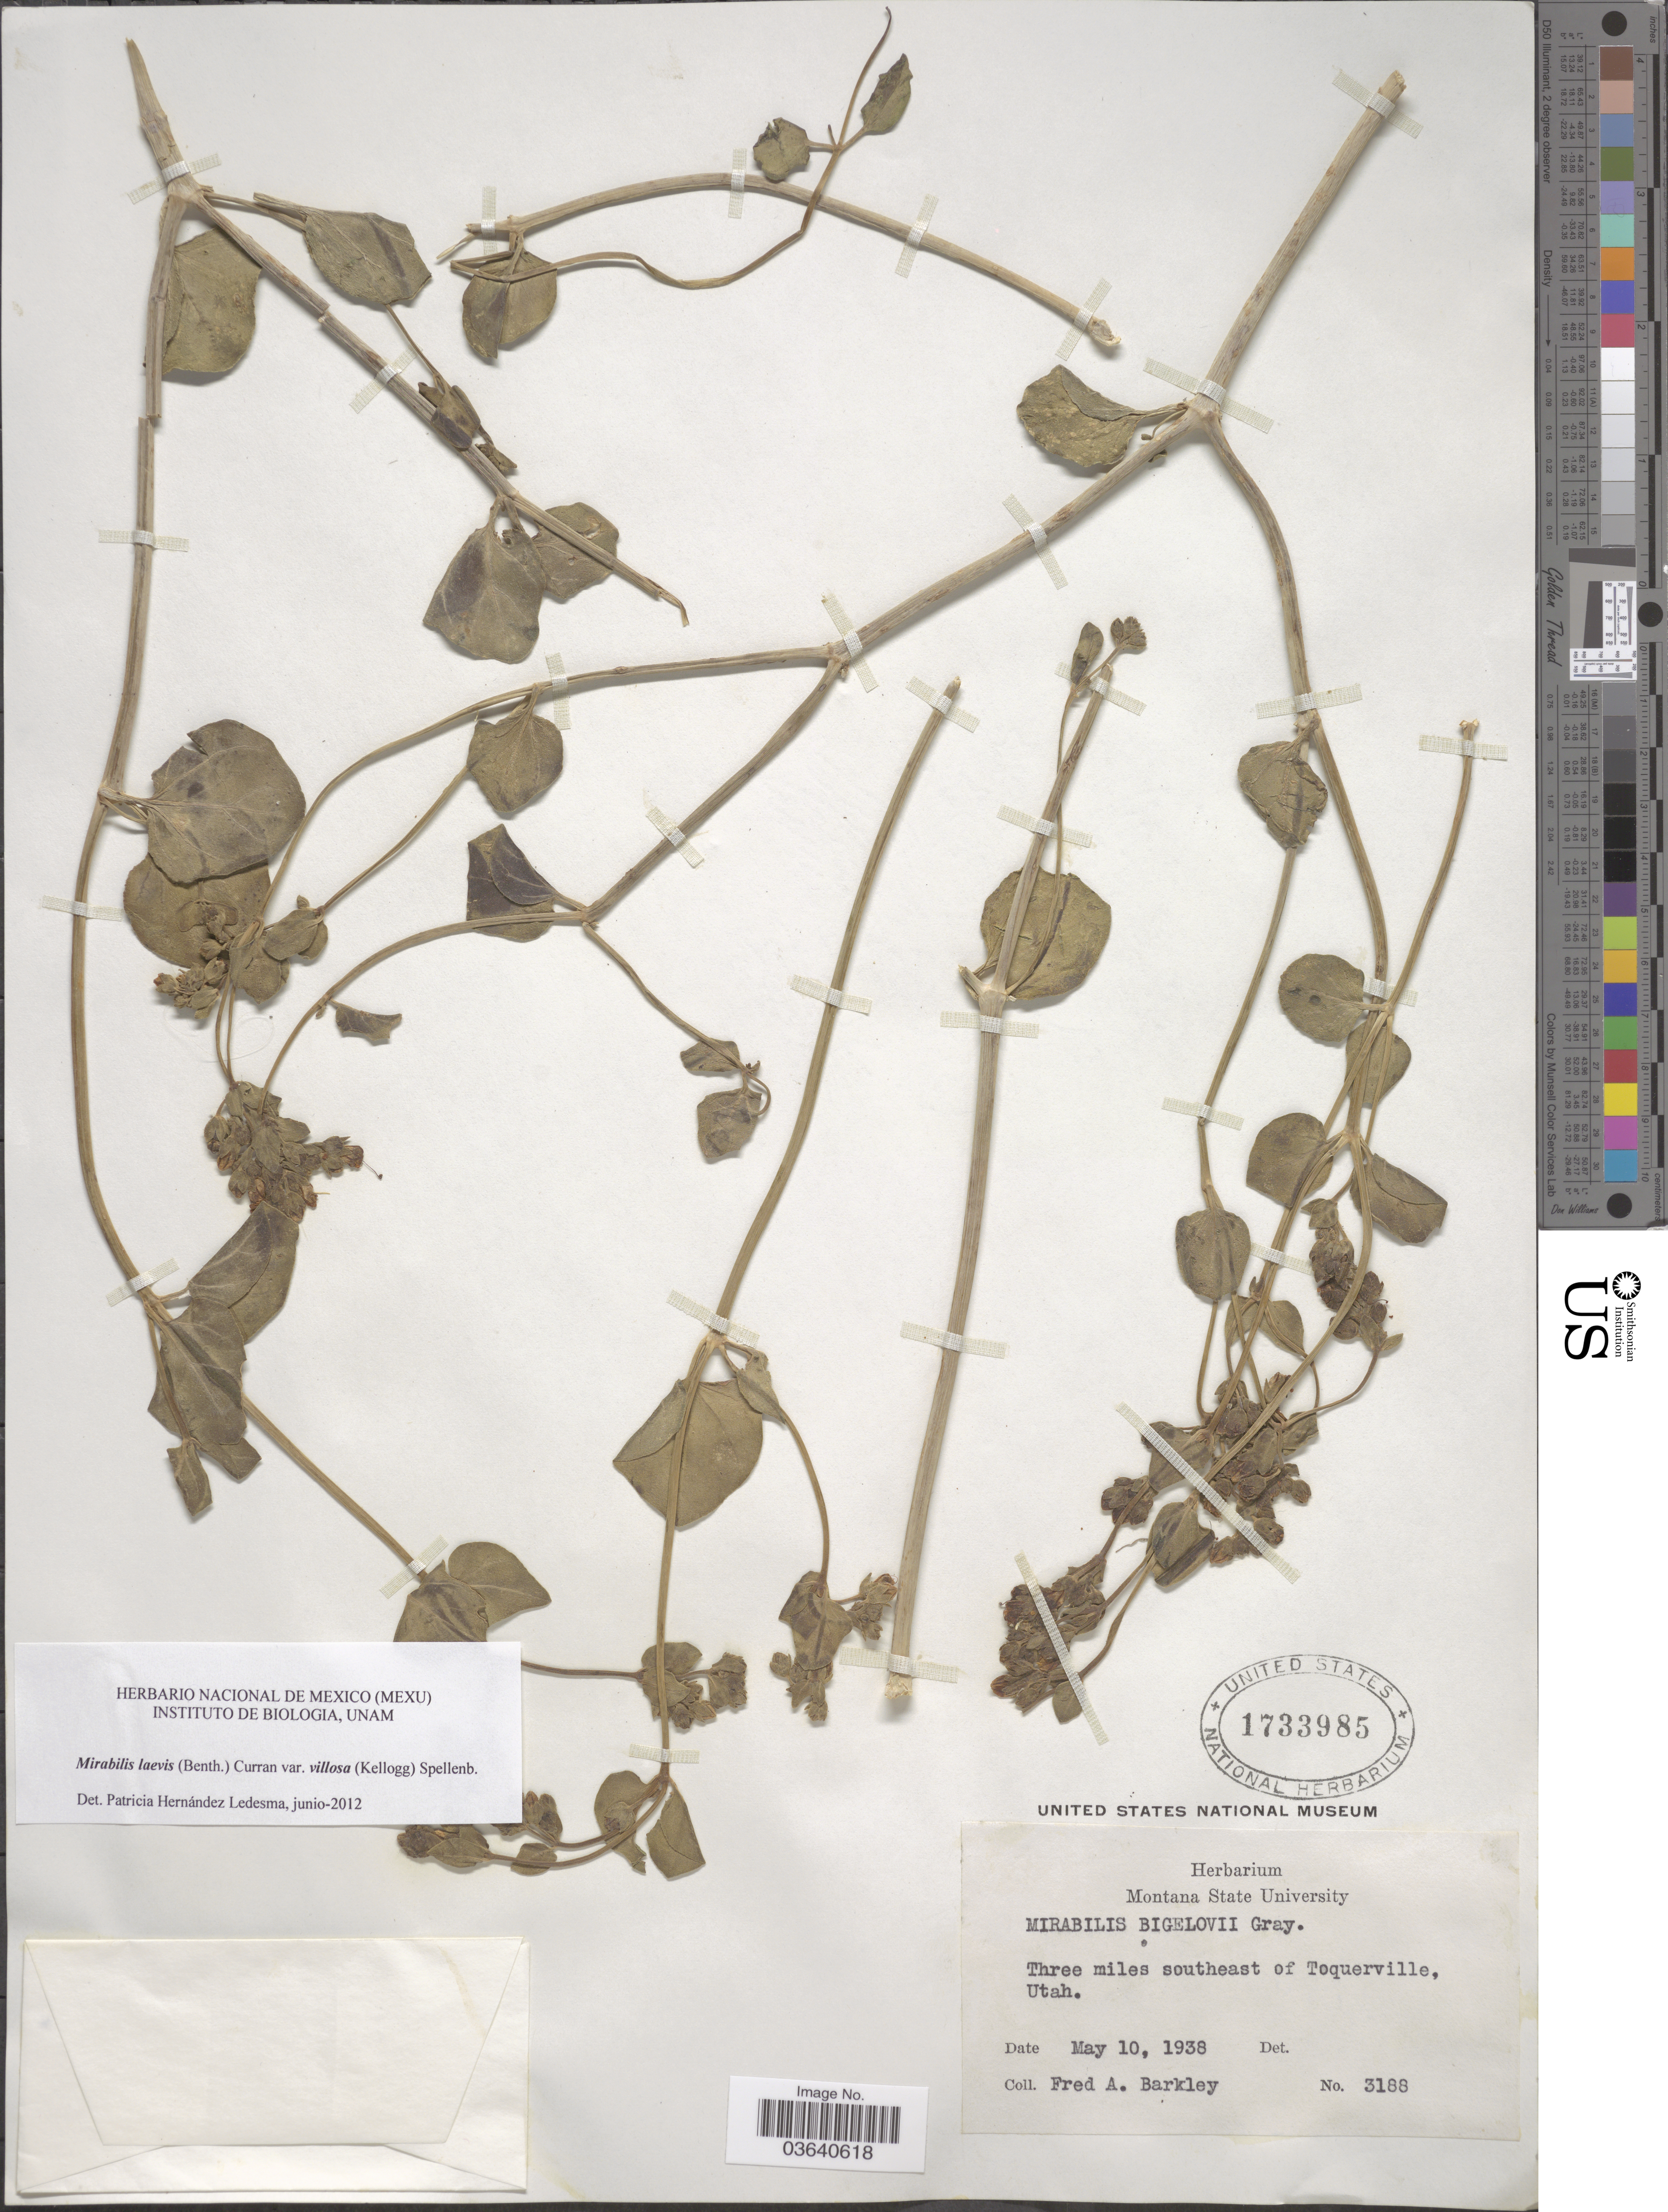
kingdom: Plantae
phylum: Tracheophyta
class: Magnoliopsida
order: Caryophyllales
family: Nyctaginaceae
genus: Mirabilis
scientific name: Mirabilis laevis var. villosa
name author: (Kellogg) Spellenb.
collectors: F. A. Barkley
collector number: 3188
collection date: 1938-05-10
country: United States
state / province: Utah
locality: Three miles southeast of Toquerville.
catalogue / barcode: US 1733985